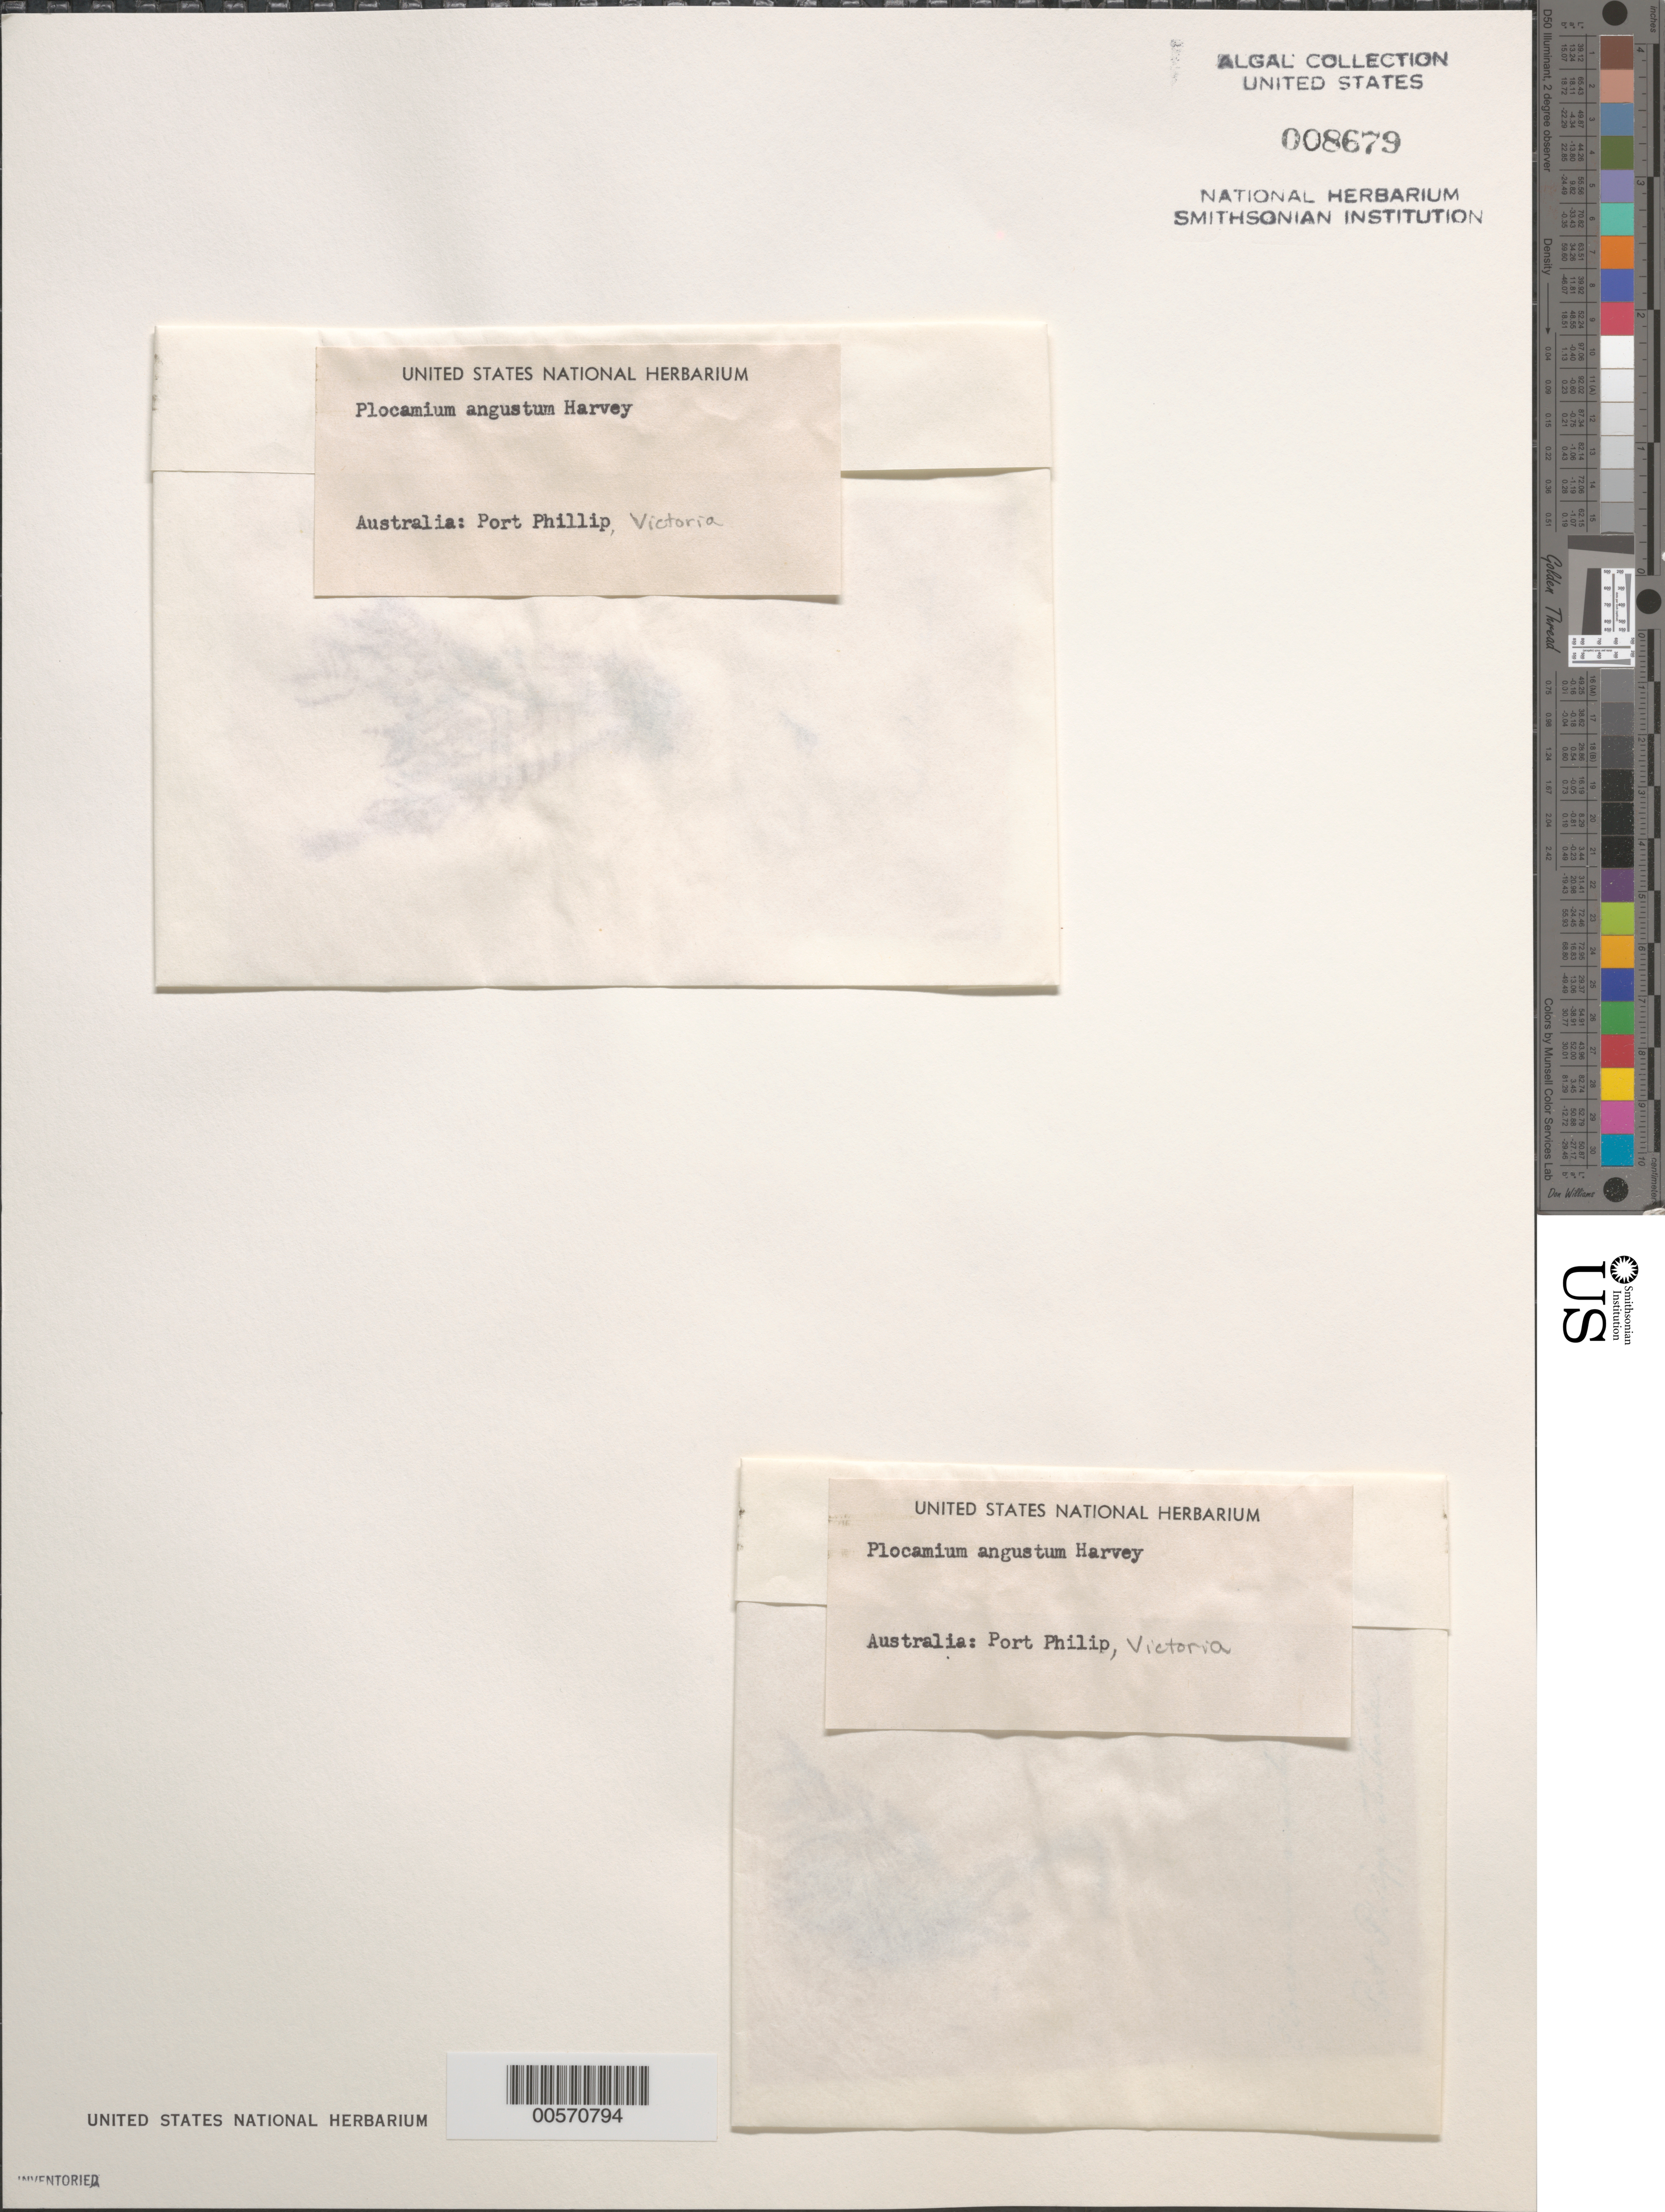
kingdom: Plantae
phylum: Rhodophyta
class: Florideophyceae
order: Plocamiales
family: Plocamiaceae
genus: Plocamium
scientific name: Plocamium angustum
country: Australia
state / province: Victoria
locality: Port Phillip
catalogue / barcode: US 8679